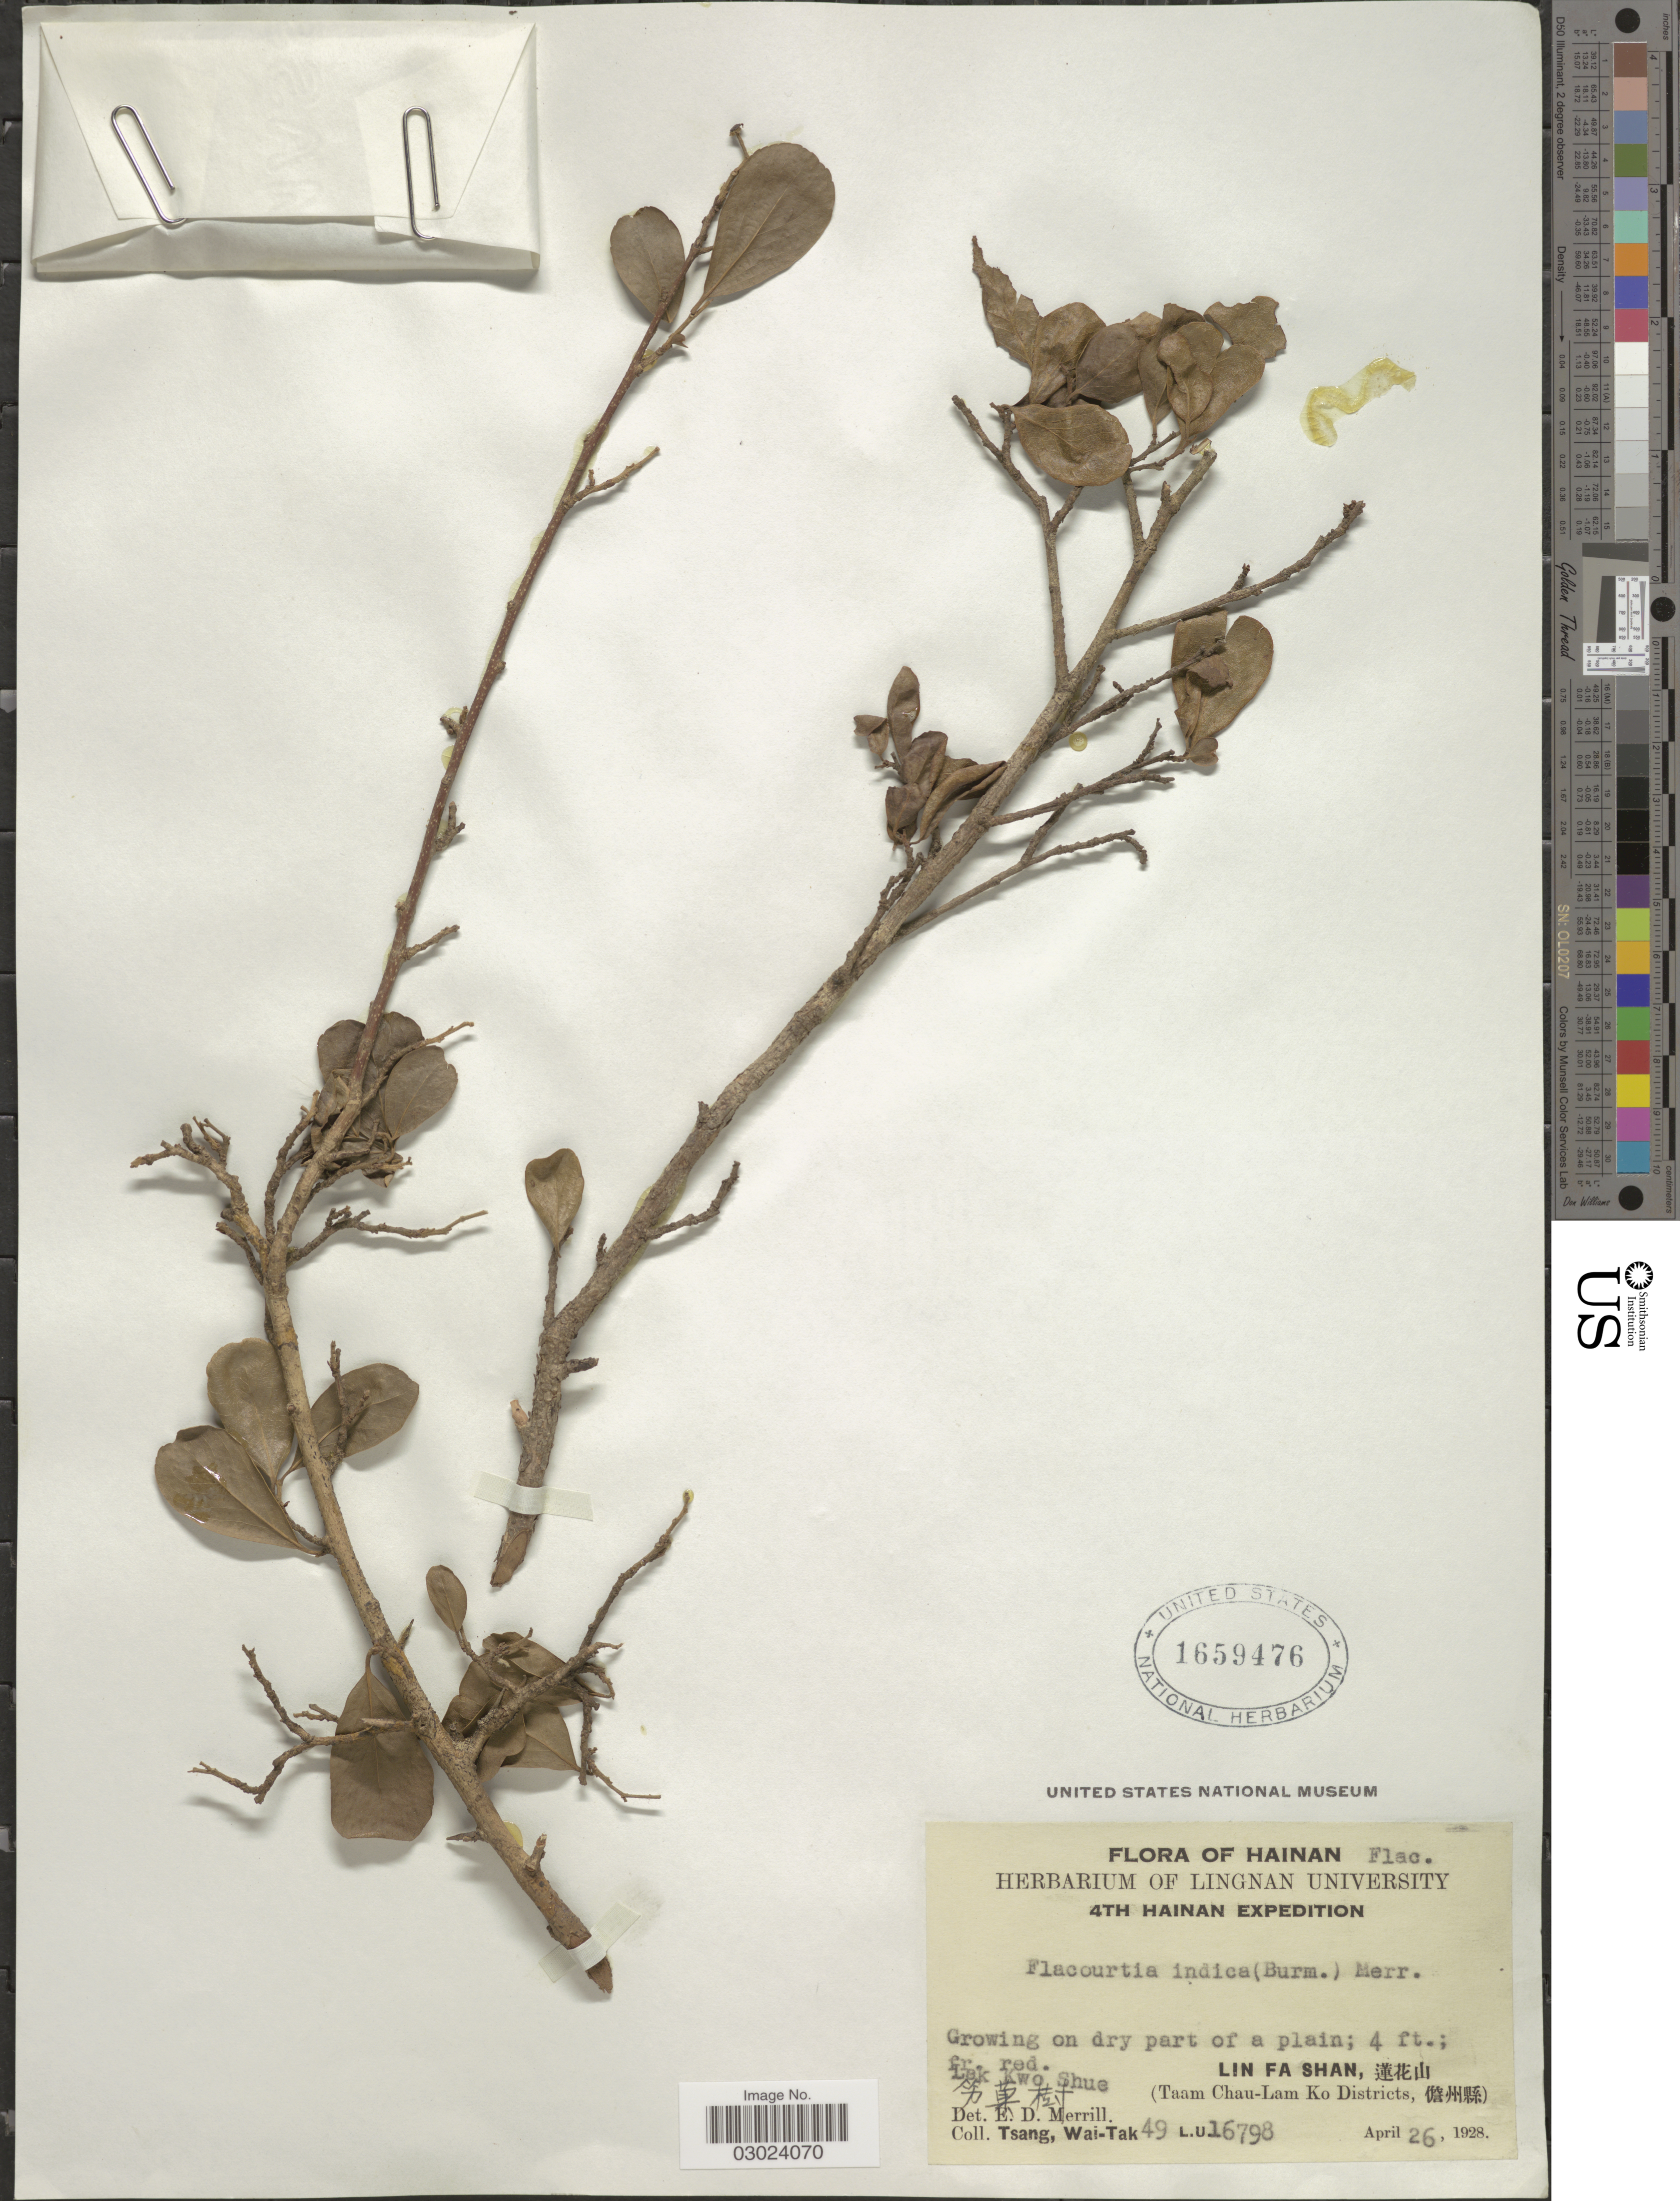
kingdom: Plantae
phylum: Tracheophyta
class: Magnoliopsida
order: Malpighiales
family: Salicaceae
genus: Flacourtia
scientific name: Flacourtia indica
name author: (Burm. f.) Merr.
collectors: W. T. Tsang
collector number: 49/ L.U.16798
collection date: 1928-04-26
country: China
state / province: Hainan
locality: Lak Kwo Shue. Lin Fa Shan, (Taam Chau-Lam Ko Districts).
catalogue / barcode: US 1659476